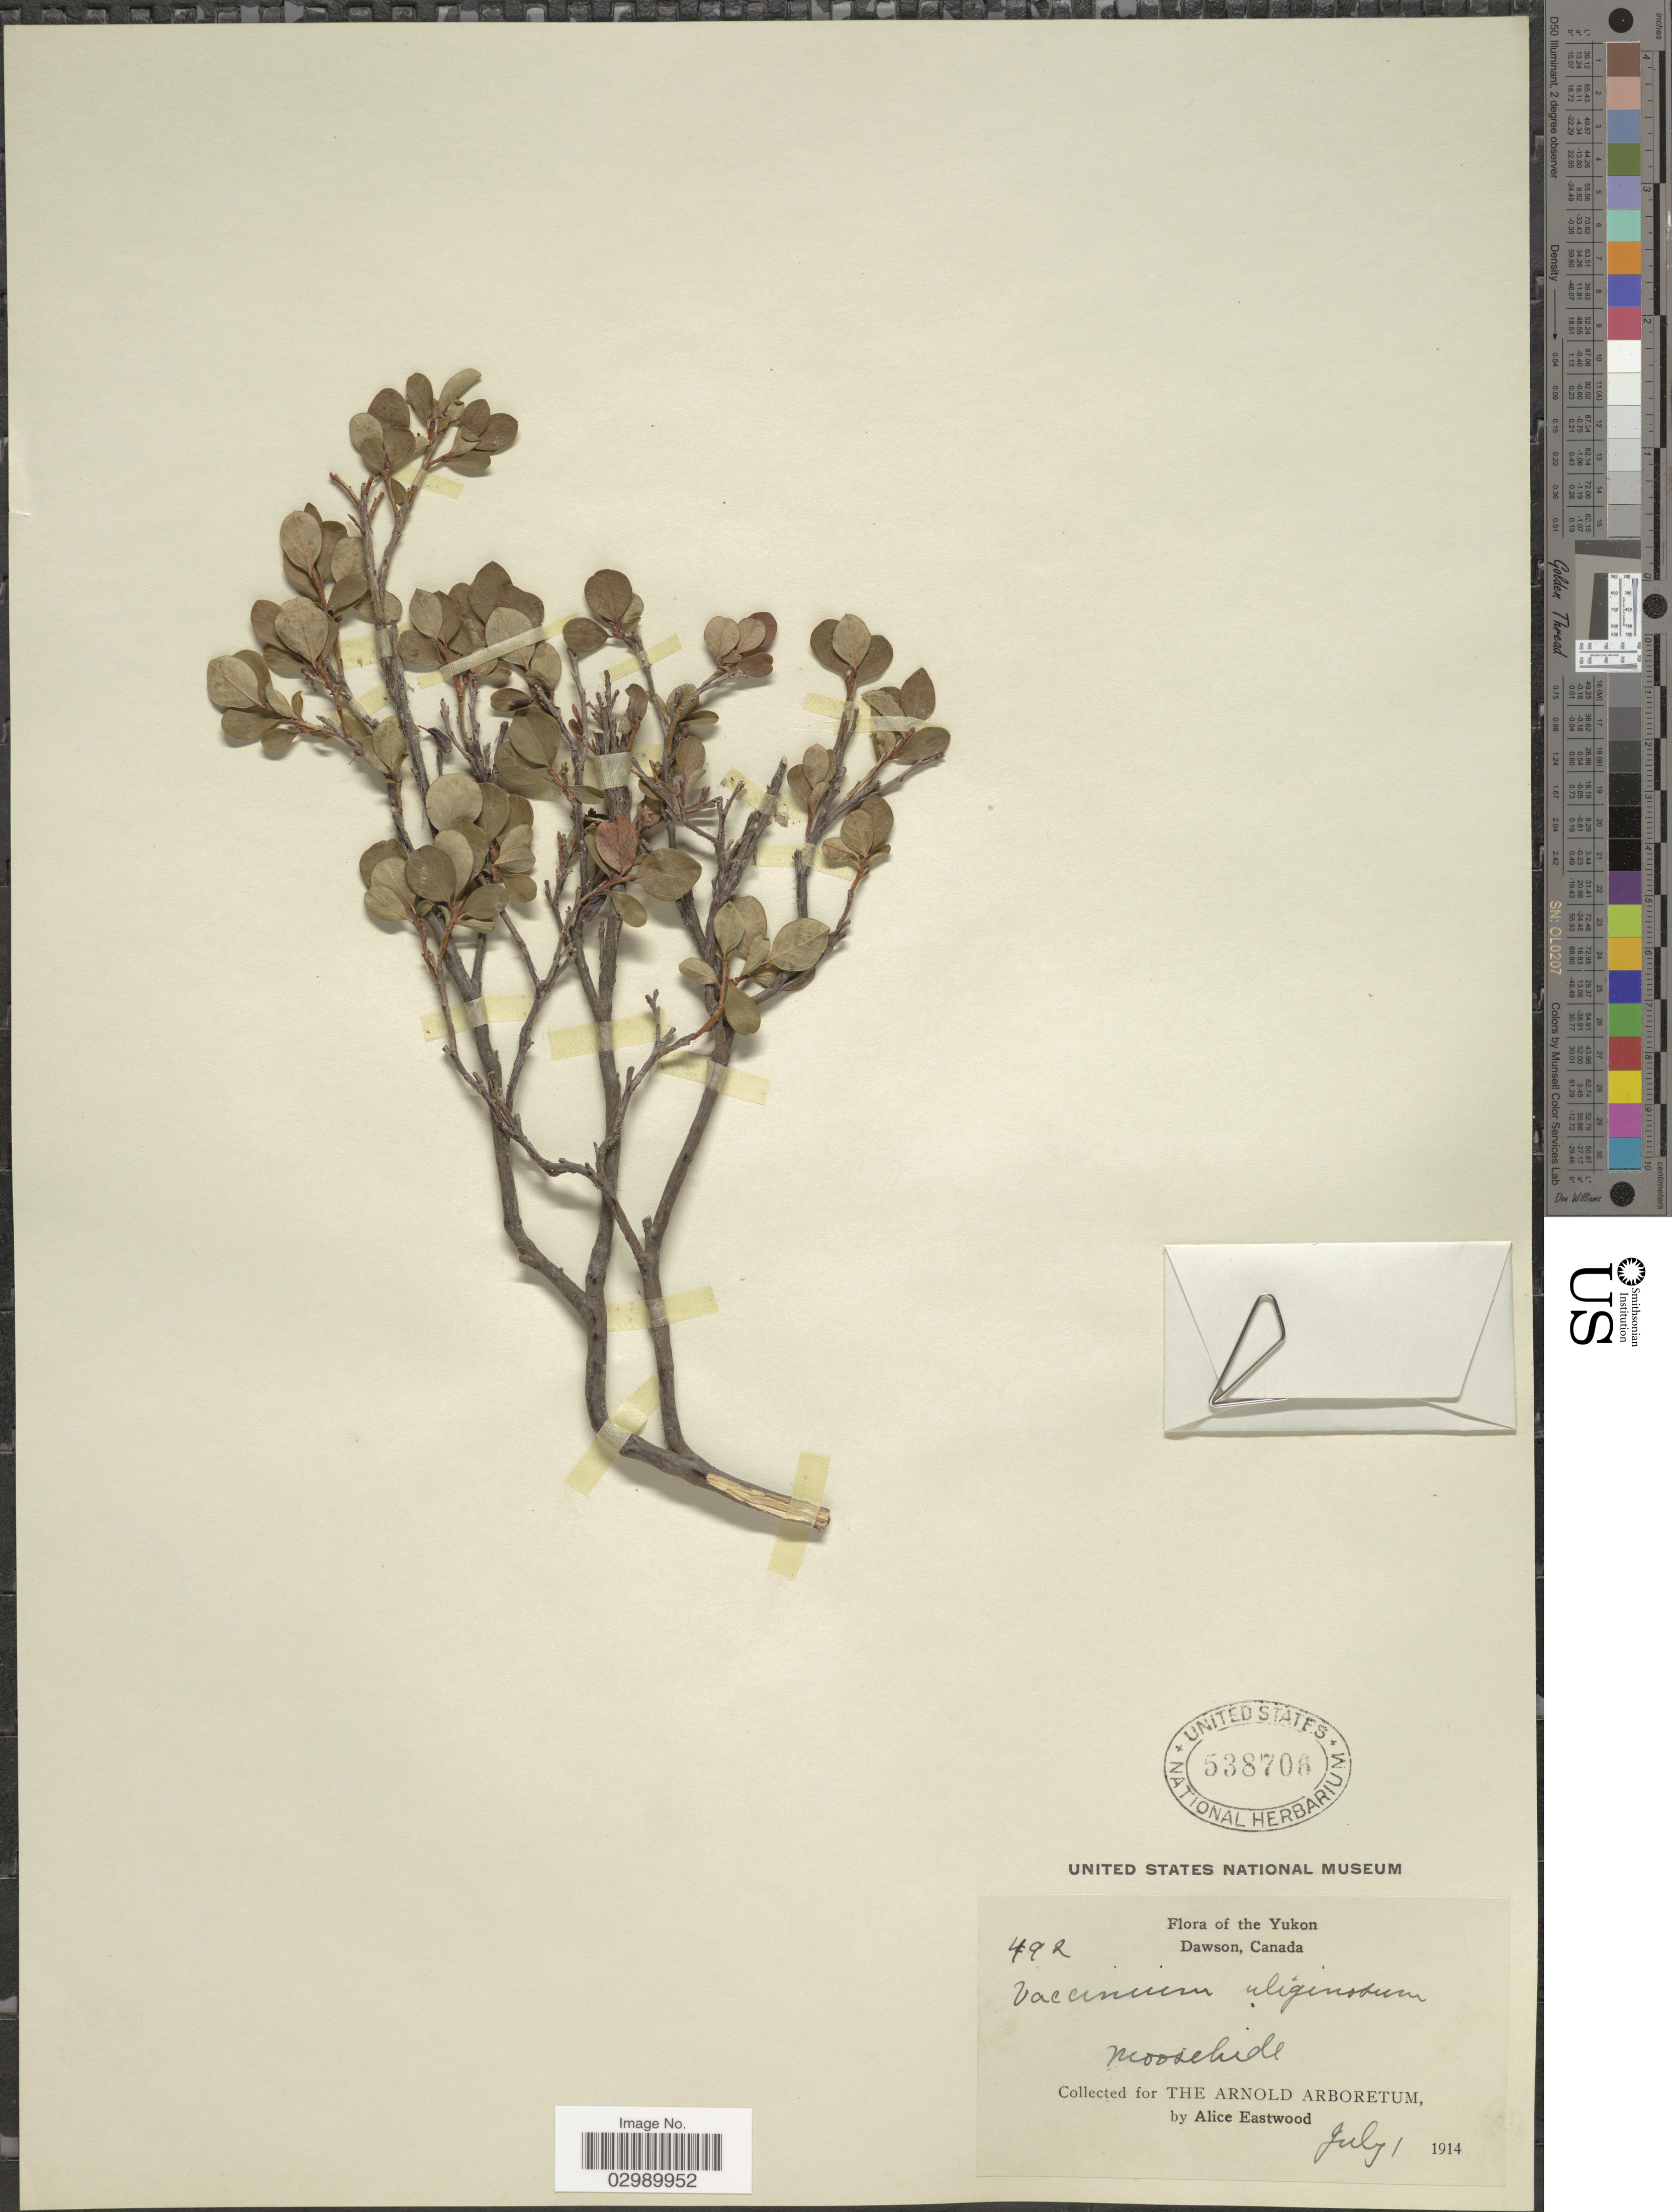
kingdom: Plantae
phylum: Tracheophyta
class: Magnoliopsida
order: Ericales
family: Ericaceae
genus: Vaccinium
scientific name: Vaccinium uliginosum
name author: L.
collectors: A. Eastwood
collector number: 492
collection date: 1914-07-01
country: Canada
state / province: Yukon Territory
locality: The Yukon, Dawson, Canada, Moosehide.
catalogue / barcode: US 538706